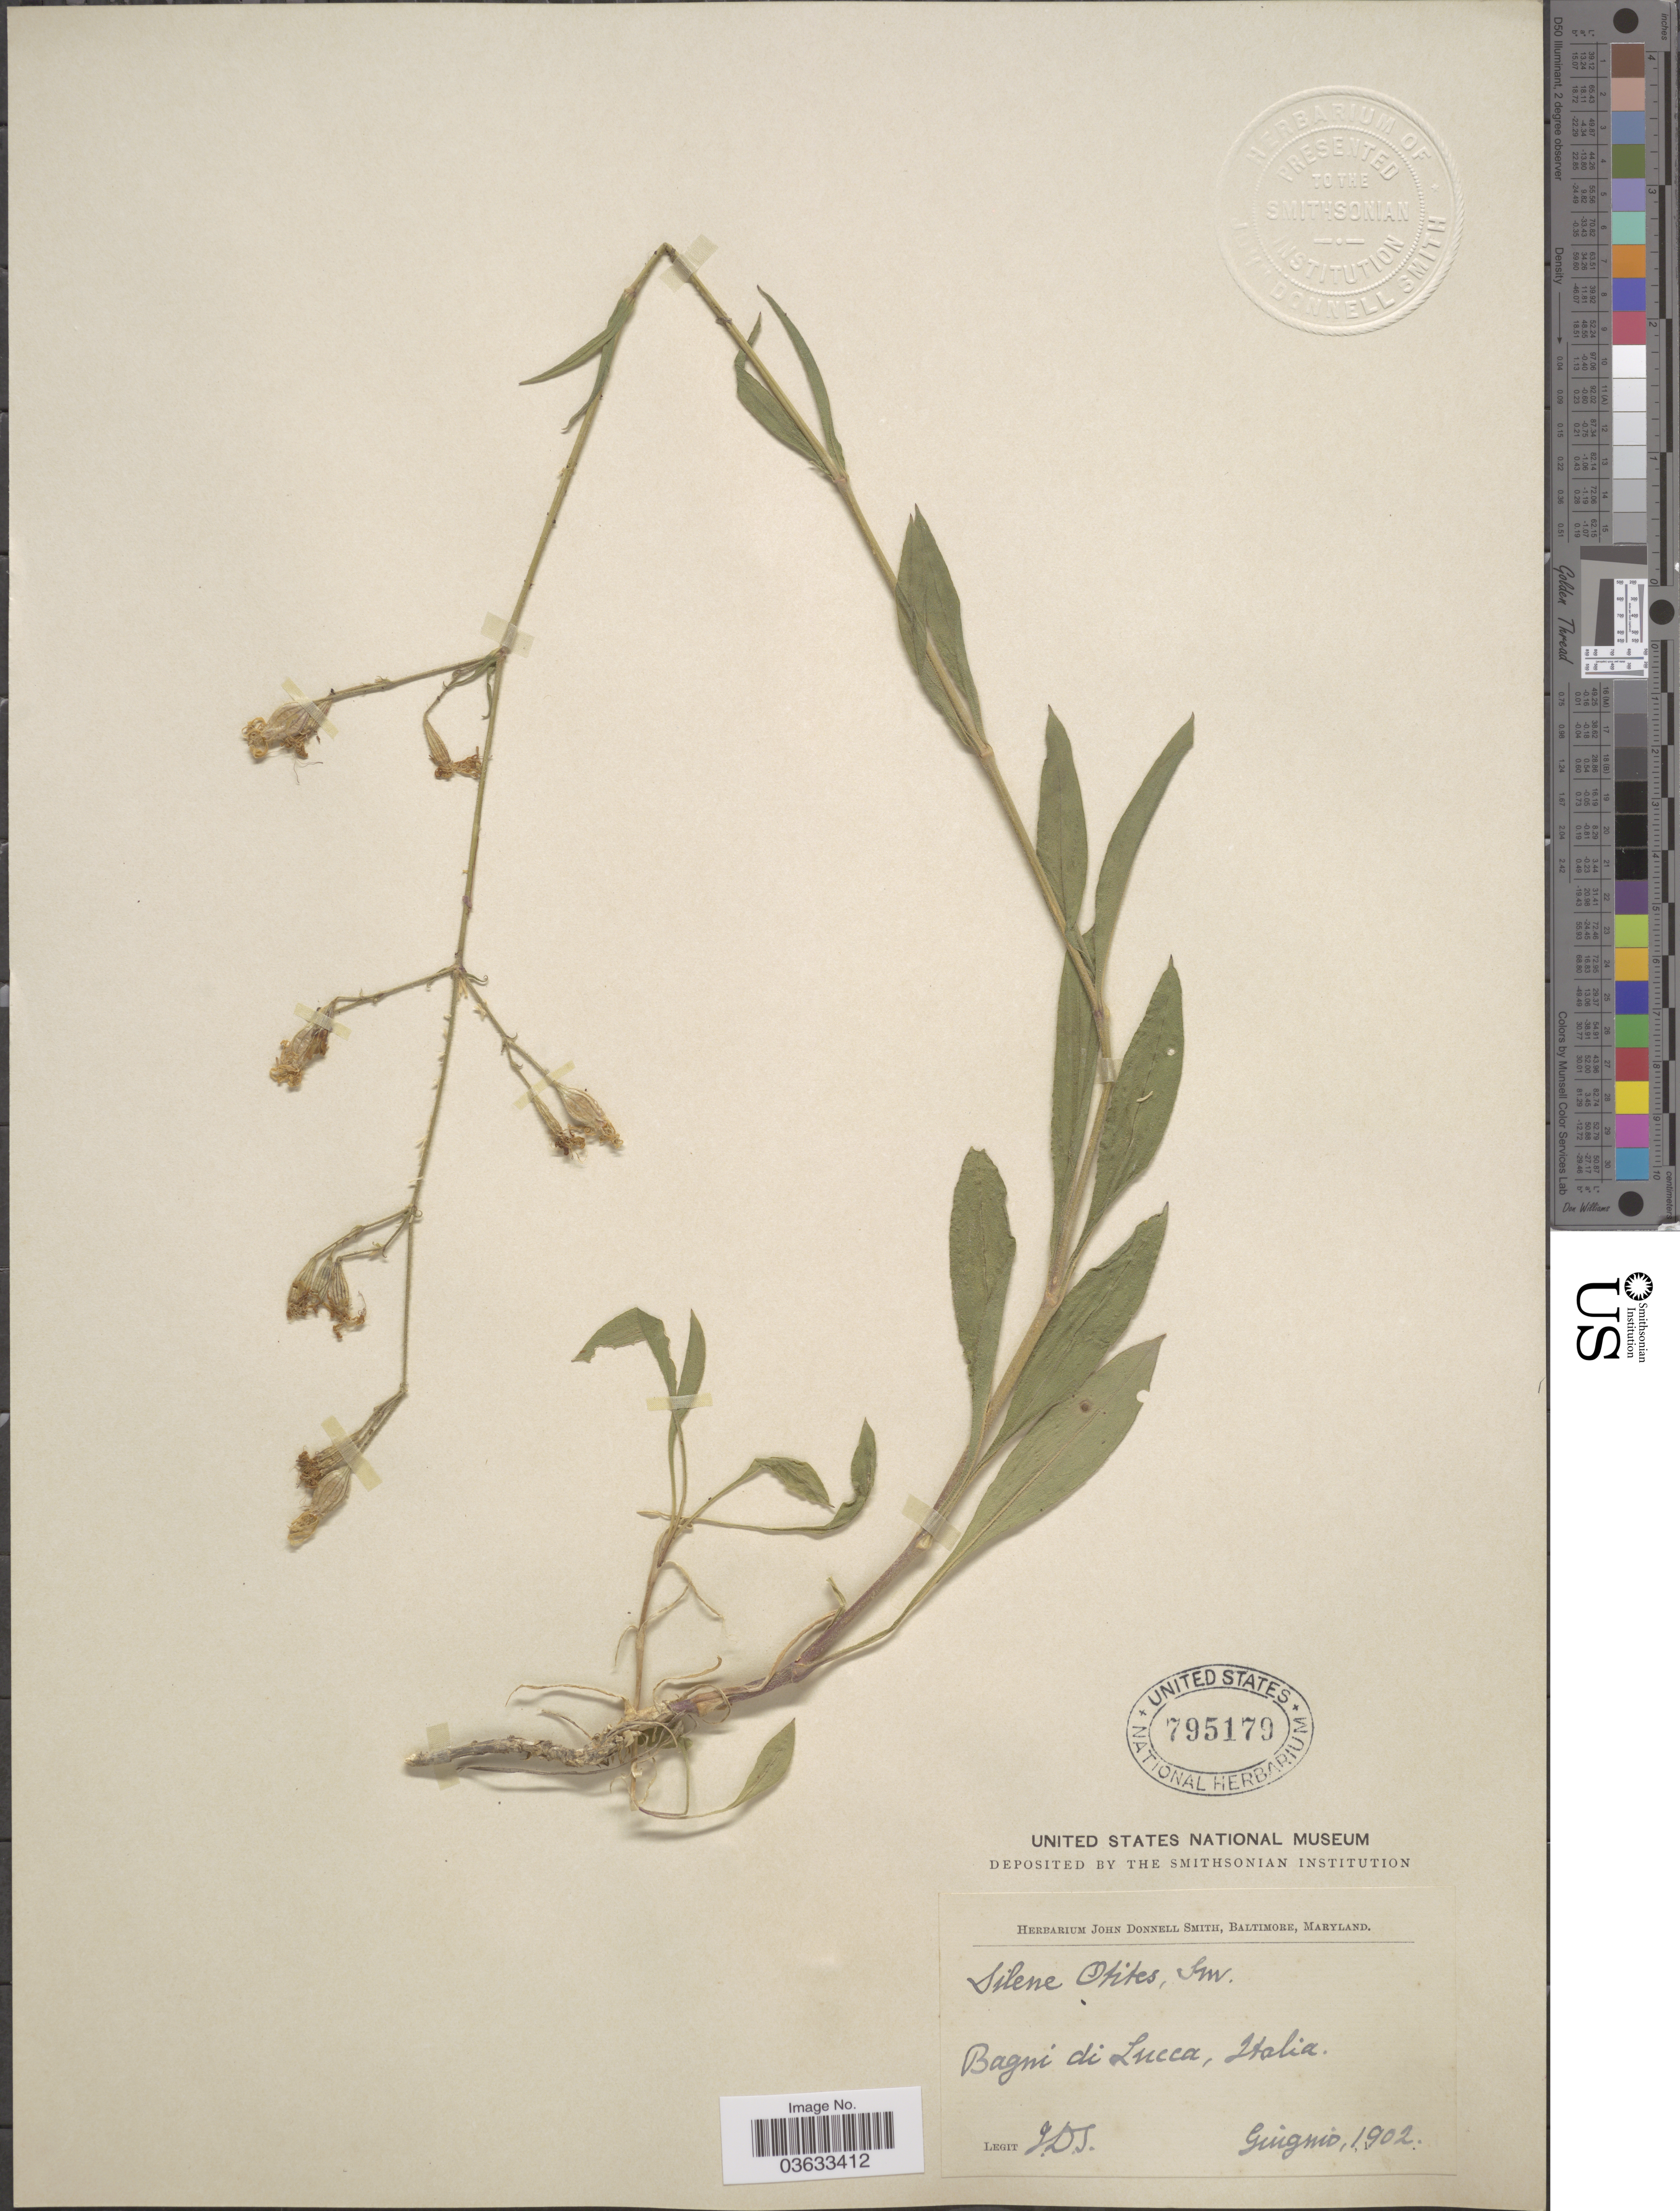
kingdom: Plantae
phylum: Tracheophyta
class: Magnoliopsida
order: Caryophyllales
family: Caryophyllaceae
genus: Silene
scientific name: Silene otites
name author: (L.) Wibel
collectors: J. Donnell Smith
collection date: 1902-06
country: Italy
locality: Bagni di Lucca.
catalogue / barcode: US 795179